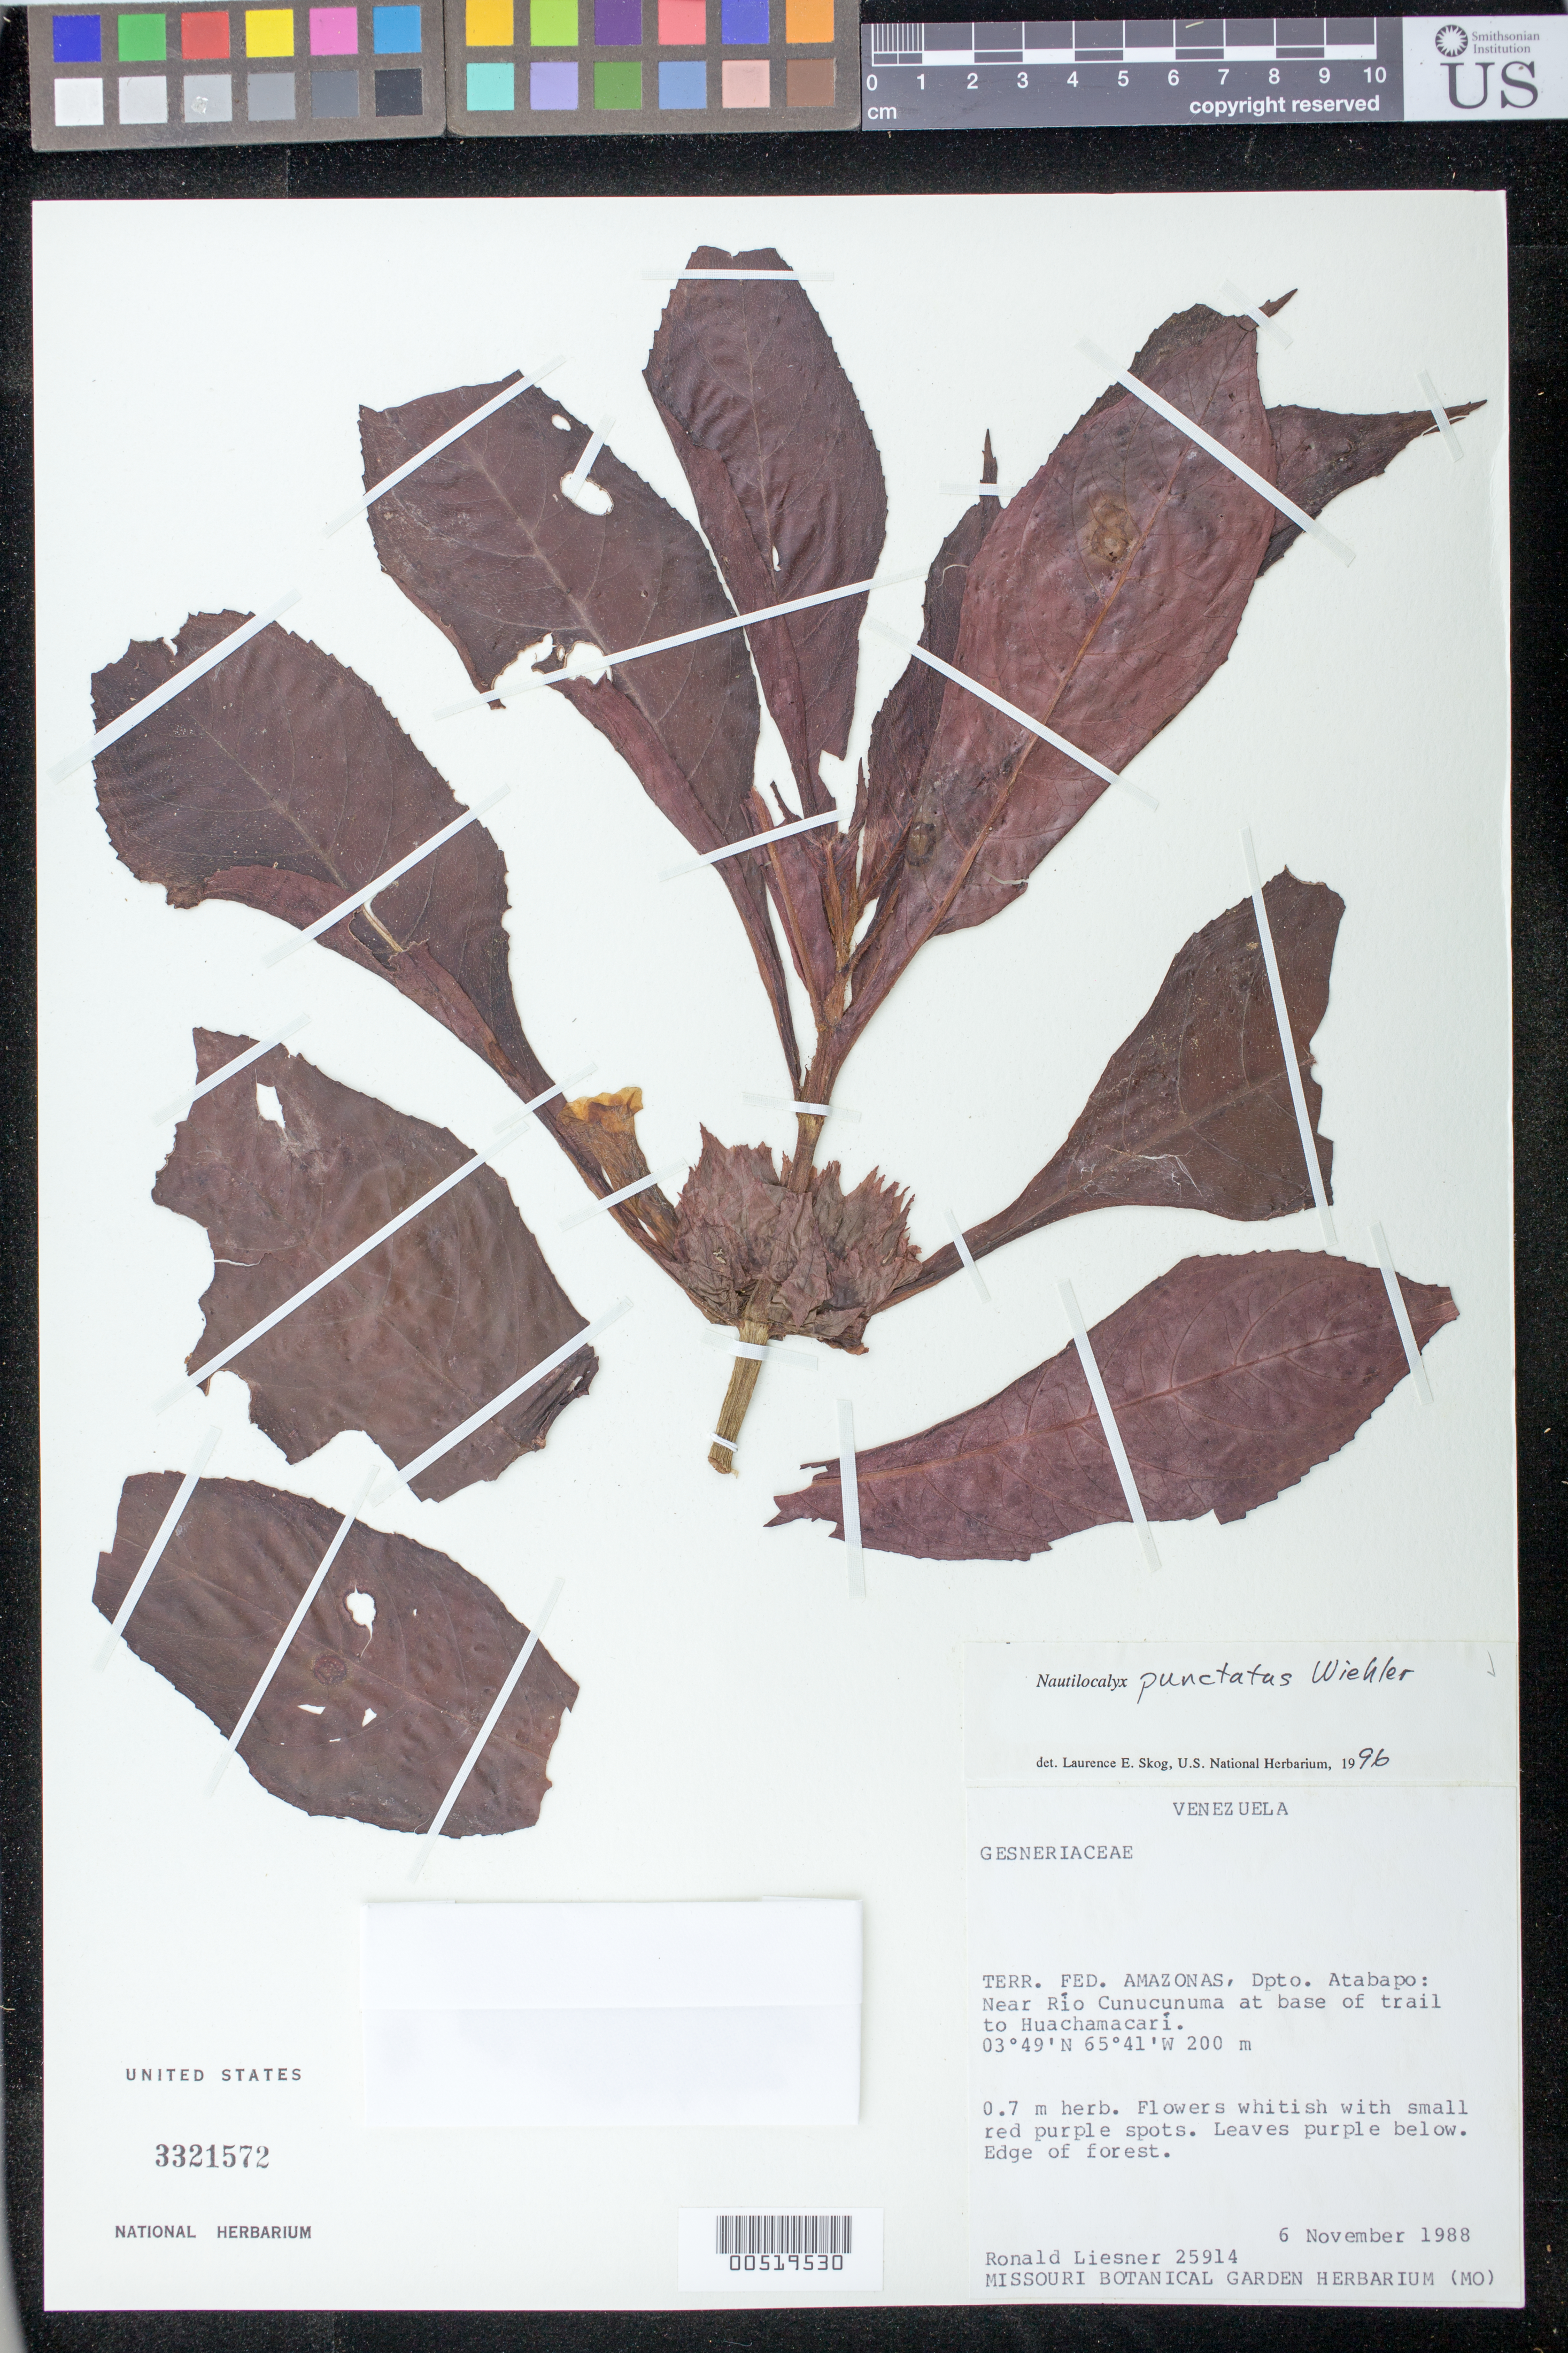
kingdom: Plantae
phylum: Tracheophyta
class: Magnoliopsida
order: Lamiales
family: Gesneriaceae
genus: Nautilocalyx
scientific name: Nautilocalyx punctatus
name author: Wiehler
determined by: Skog, Laurence E.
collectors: R. L. Liesner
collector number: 25914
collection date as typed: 06 Nov 1988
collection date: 1988-11-06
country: Venezuela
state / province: Amazonas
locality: Dpto. Atabapo: near Río Cunucunuma at base of trail to Huachamacarí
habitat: Edge of forest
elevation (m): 200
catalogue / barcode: US 3321572